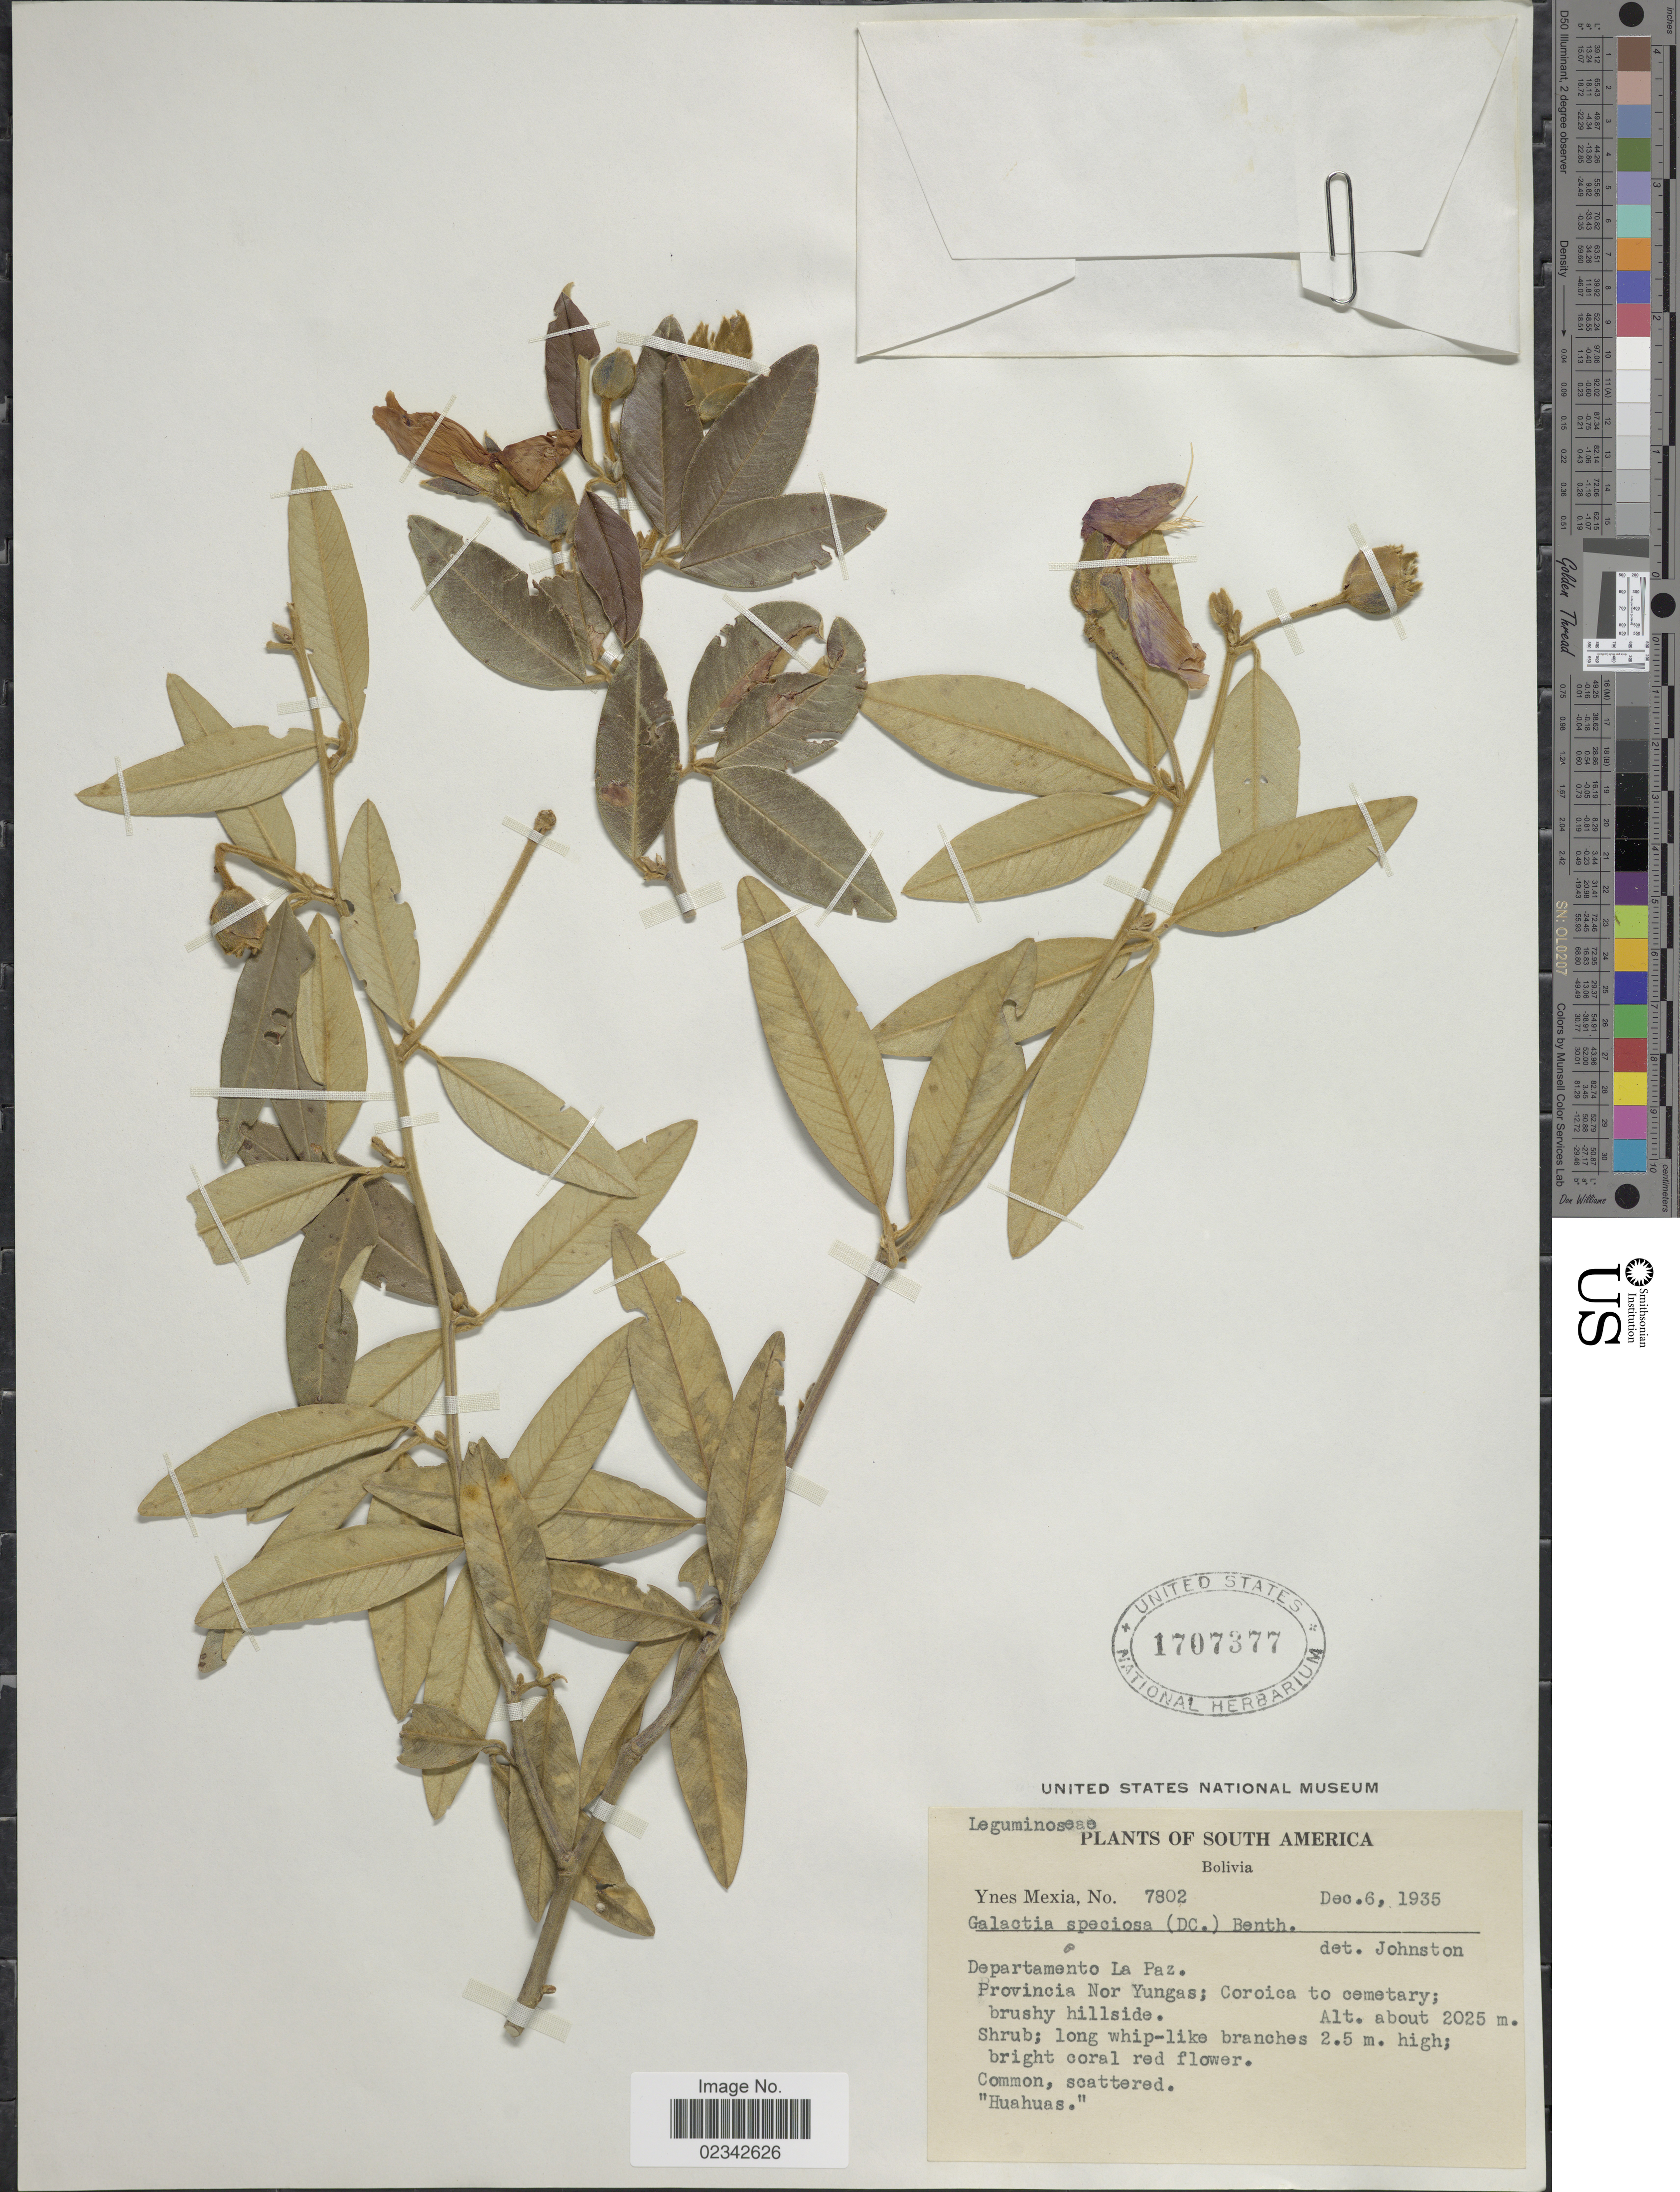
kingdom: Plantae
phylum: Tracheophyta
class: Magnoliopsida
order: Fabales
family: Fabaceae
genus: Collaea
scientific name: Collaea speciosa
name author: (Loisel.) DC.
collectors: Y. Mexia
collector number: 7802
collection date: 1935-12-06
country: Bolivia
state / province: La Paz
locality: Provincia Nor Yungas; Coroica to cemetary, brushy hillside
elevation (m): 2025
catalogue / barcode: US 1707377